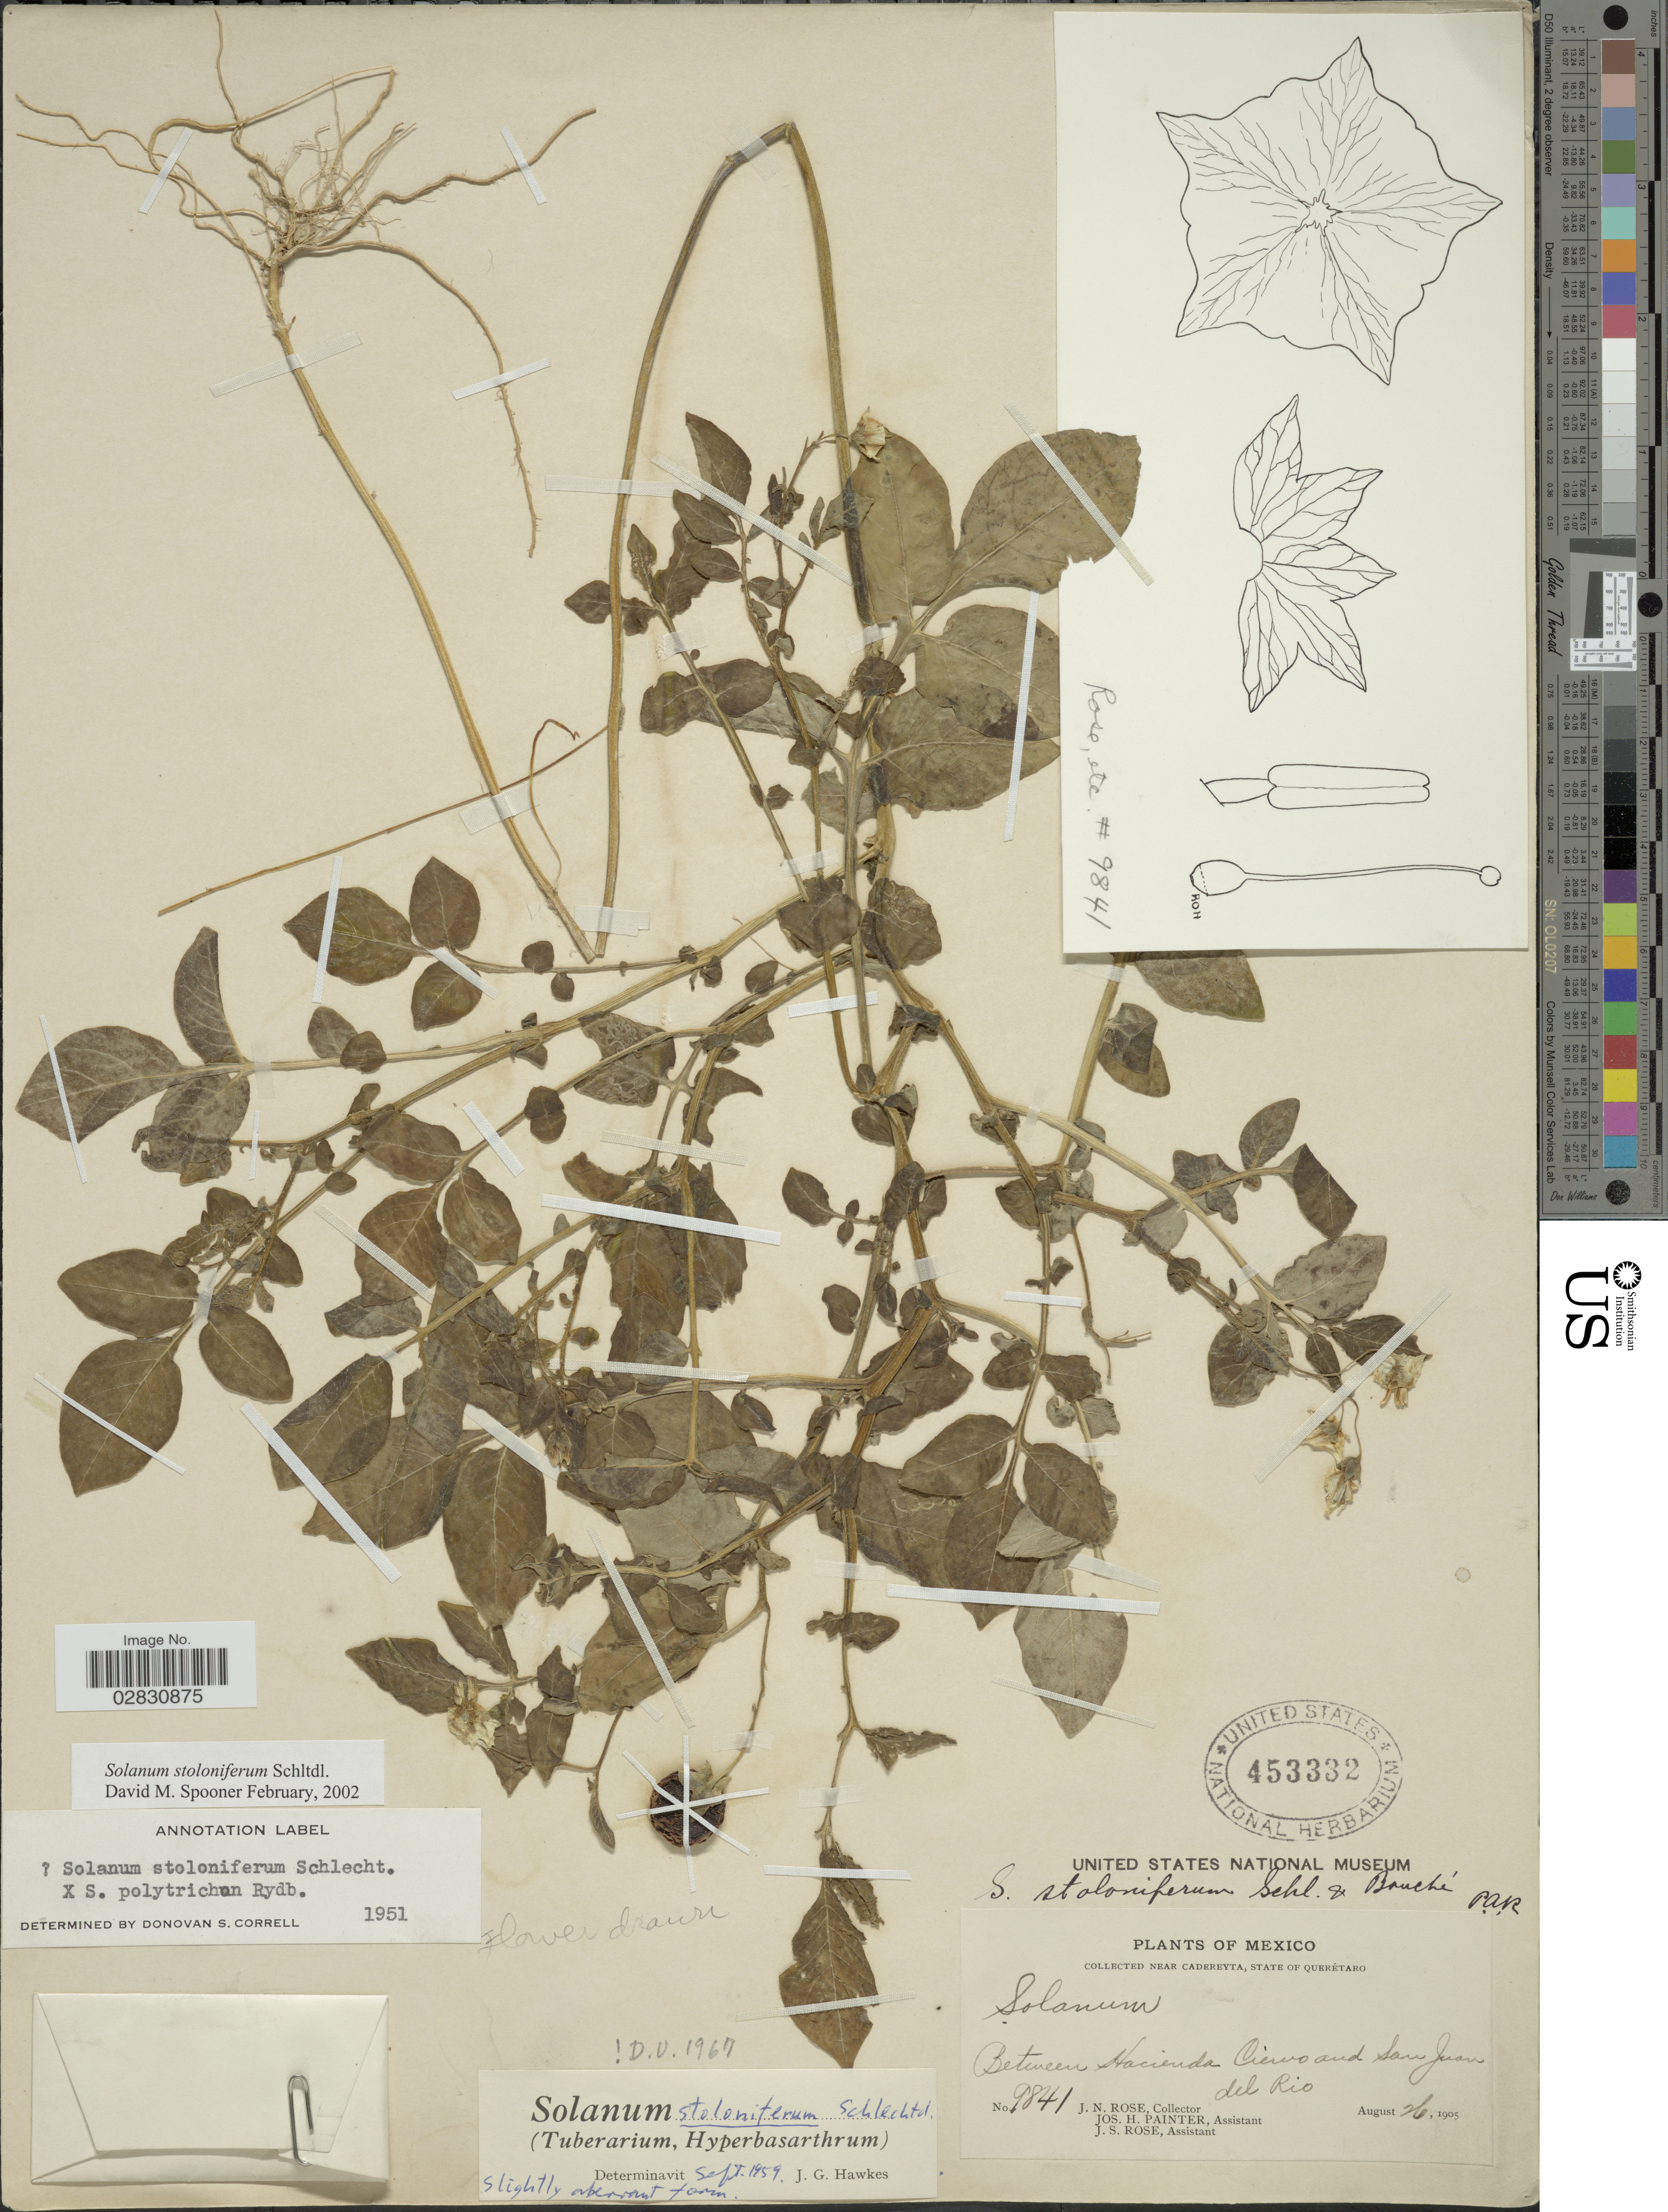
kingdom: Plantae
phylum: Tracheophyta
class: Magnoliopsida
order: Solanales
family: Solanaceae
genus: Solanum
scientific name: Solanum stoloniferum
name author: Schltdl. & Bouché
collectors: J. N. Rose, J. H. Painter & J. S. Rose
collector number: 9841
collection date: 1905-08-26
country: Mexico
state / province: Querétaro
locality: Near Cadereyta, State of Querétaro, Between Hacienda Ciervo and San Juan del Rio.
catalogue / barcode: US 453332